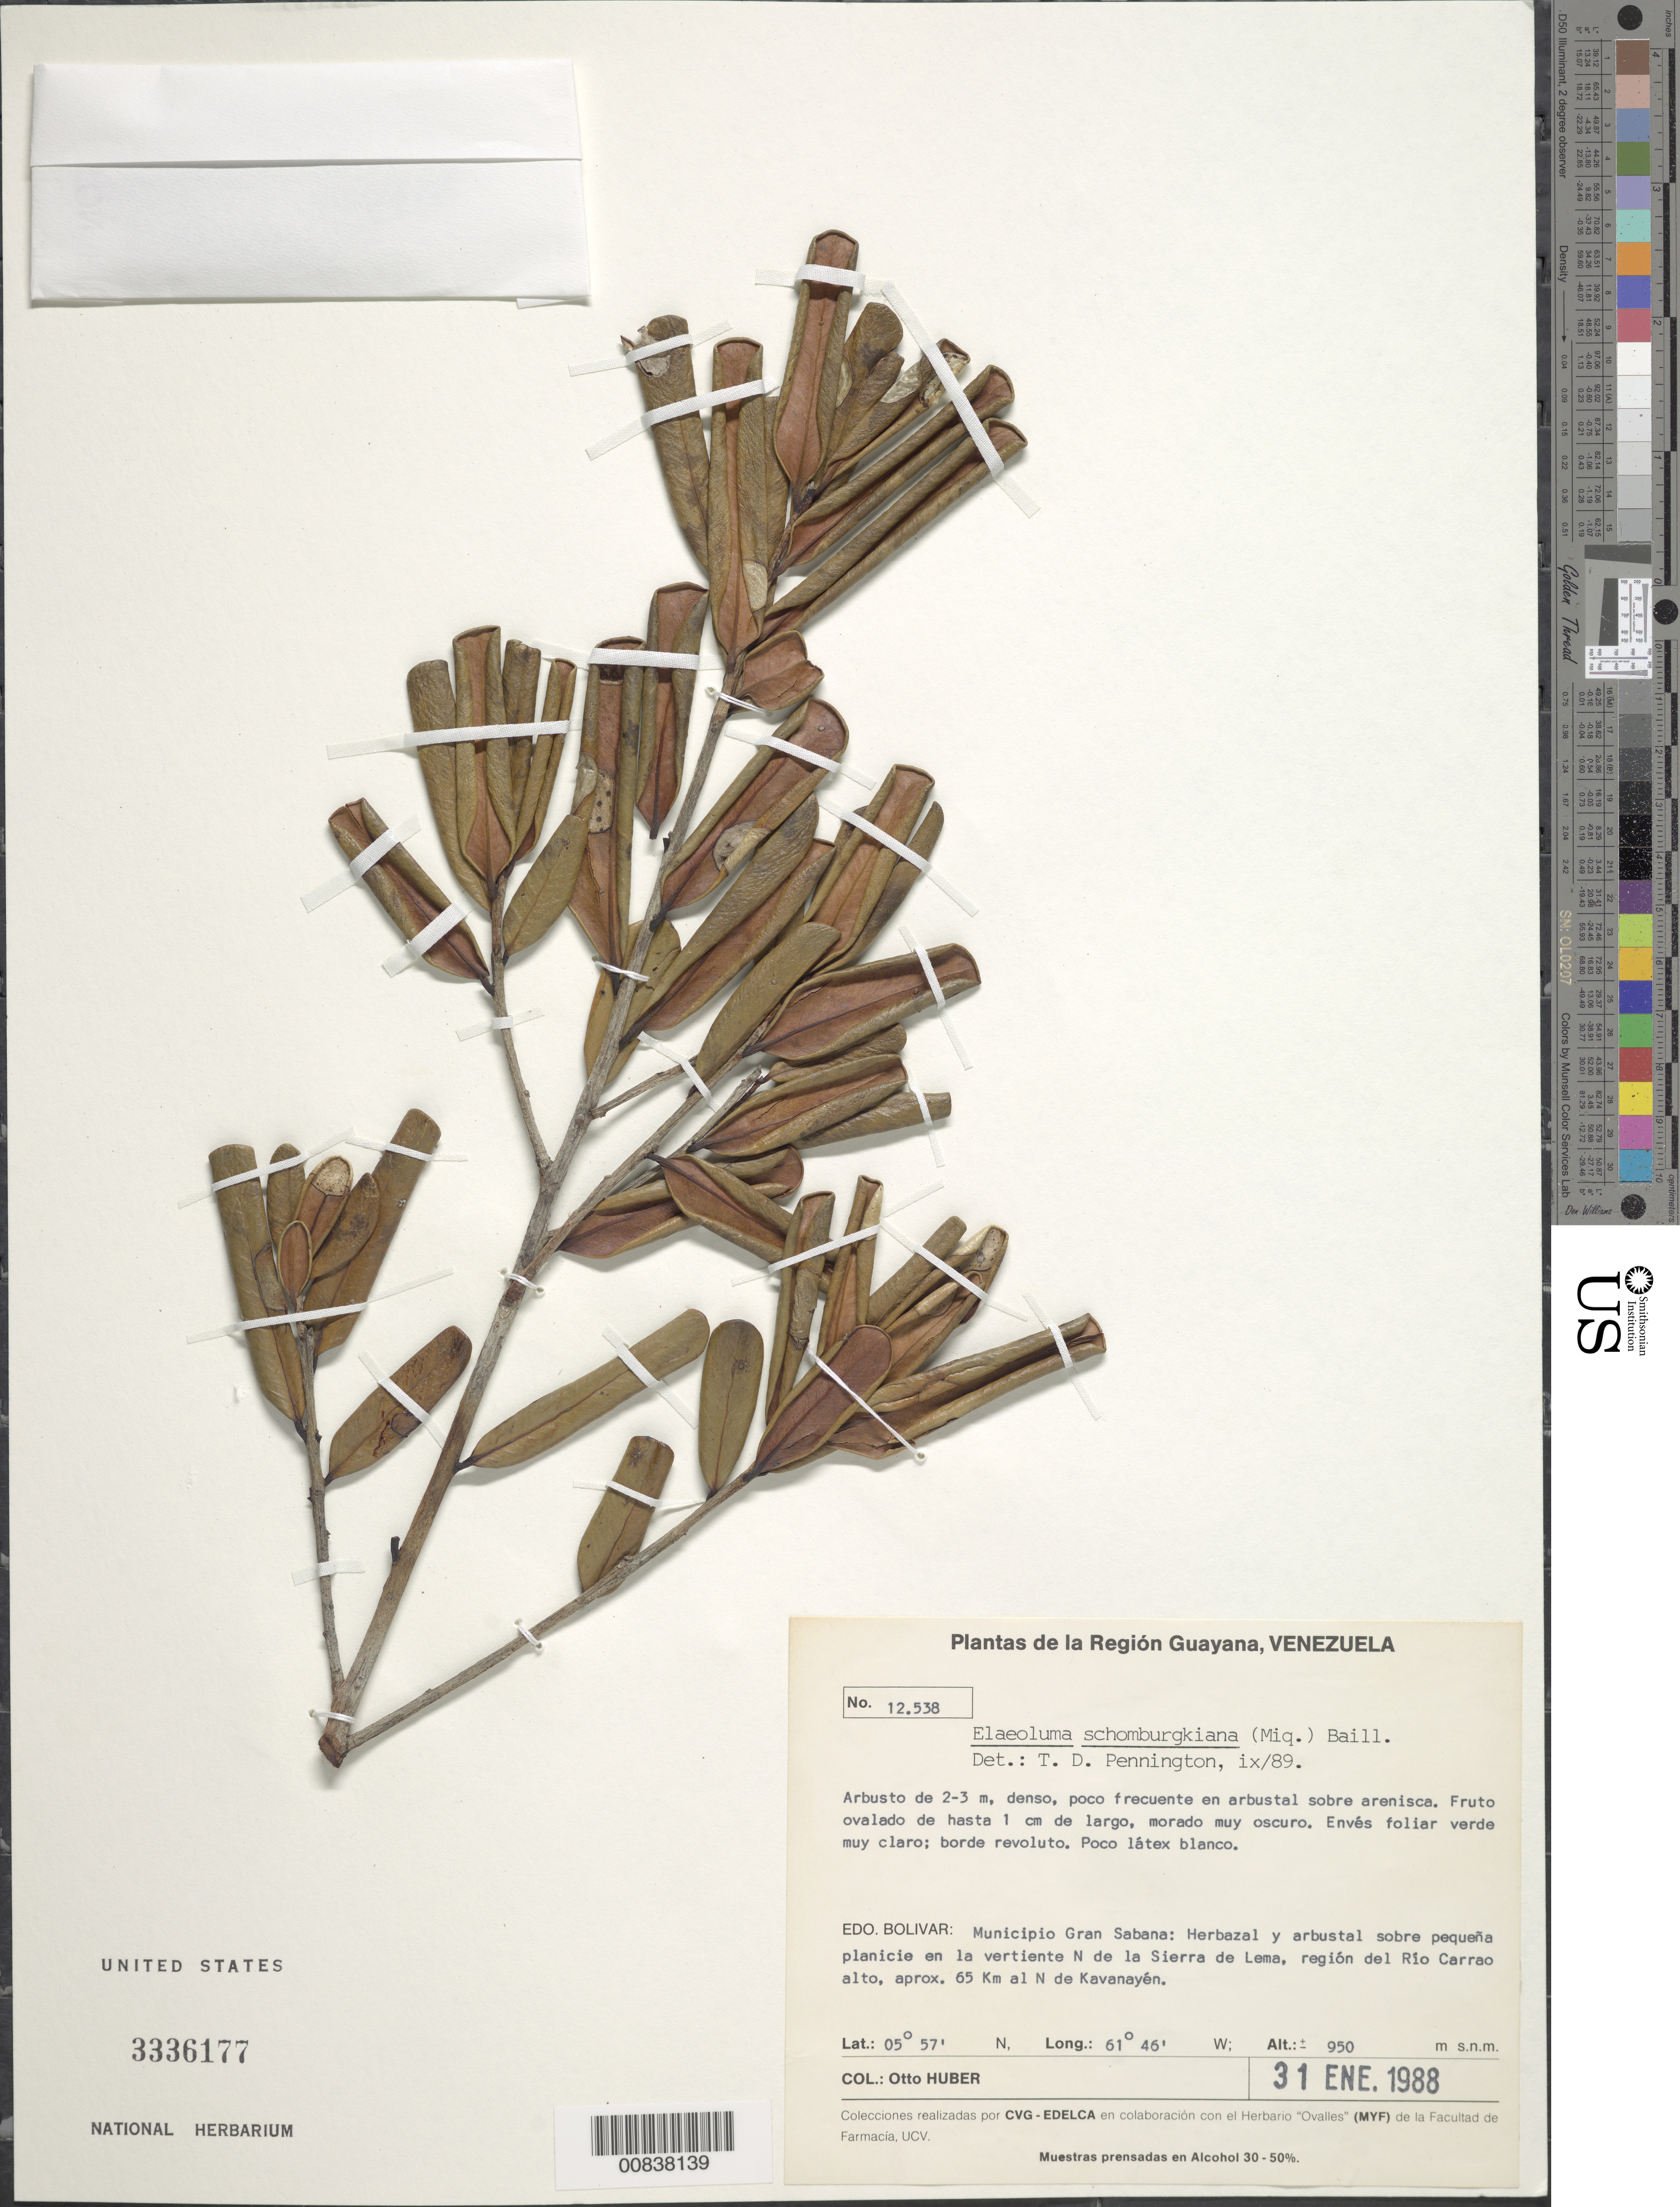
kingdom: Plantae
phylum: Tracheophyta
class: Magnoliopsida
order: Ericales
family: Sapotaceae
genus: Elaeoluma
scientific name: Elaeoluma schomburgkiana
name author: (Miq.) Baill.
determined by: Pennington, T. D., (K)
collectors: O. Huber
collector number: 12538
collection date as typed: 31-Jan-88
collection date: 1988-01-31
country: Venezuela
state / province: Bolívar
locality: Mun. Gran Sabana, Sierra de Lema, en la vertiente N; region del Río Carrao alto, aprox 65 m a N de Kavanayén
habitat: Herbazal y arbustal sobre pequena planicie; en arbustal sobre arenisca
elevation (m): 950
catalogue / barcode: US 3336177